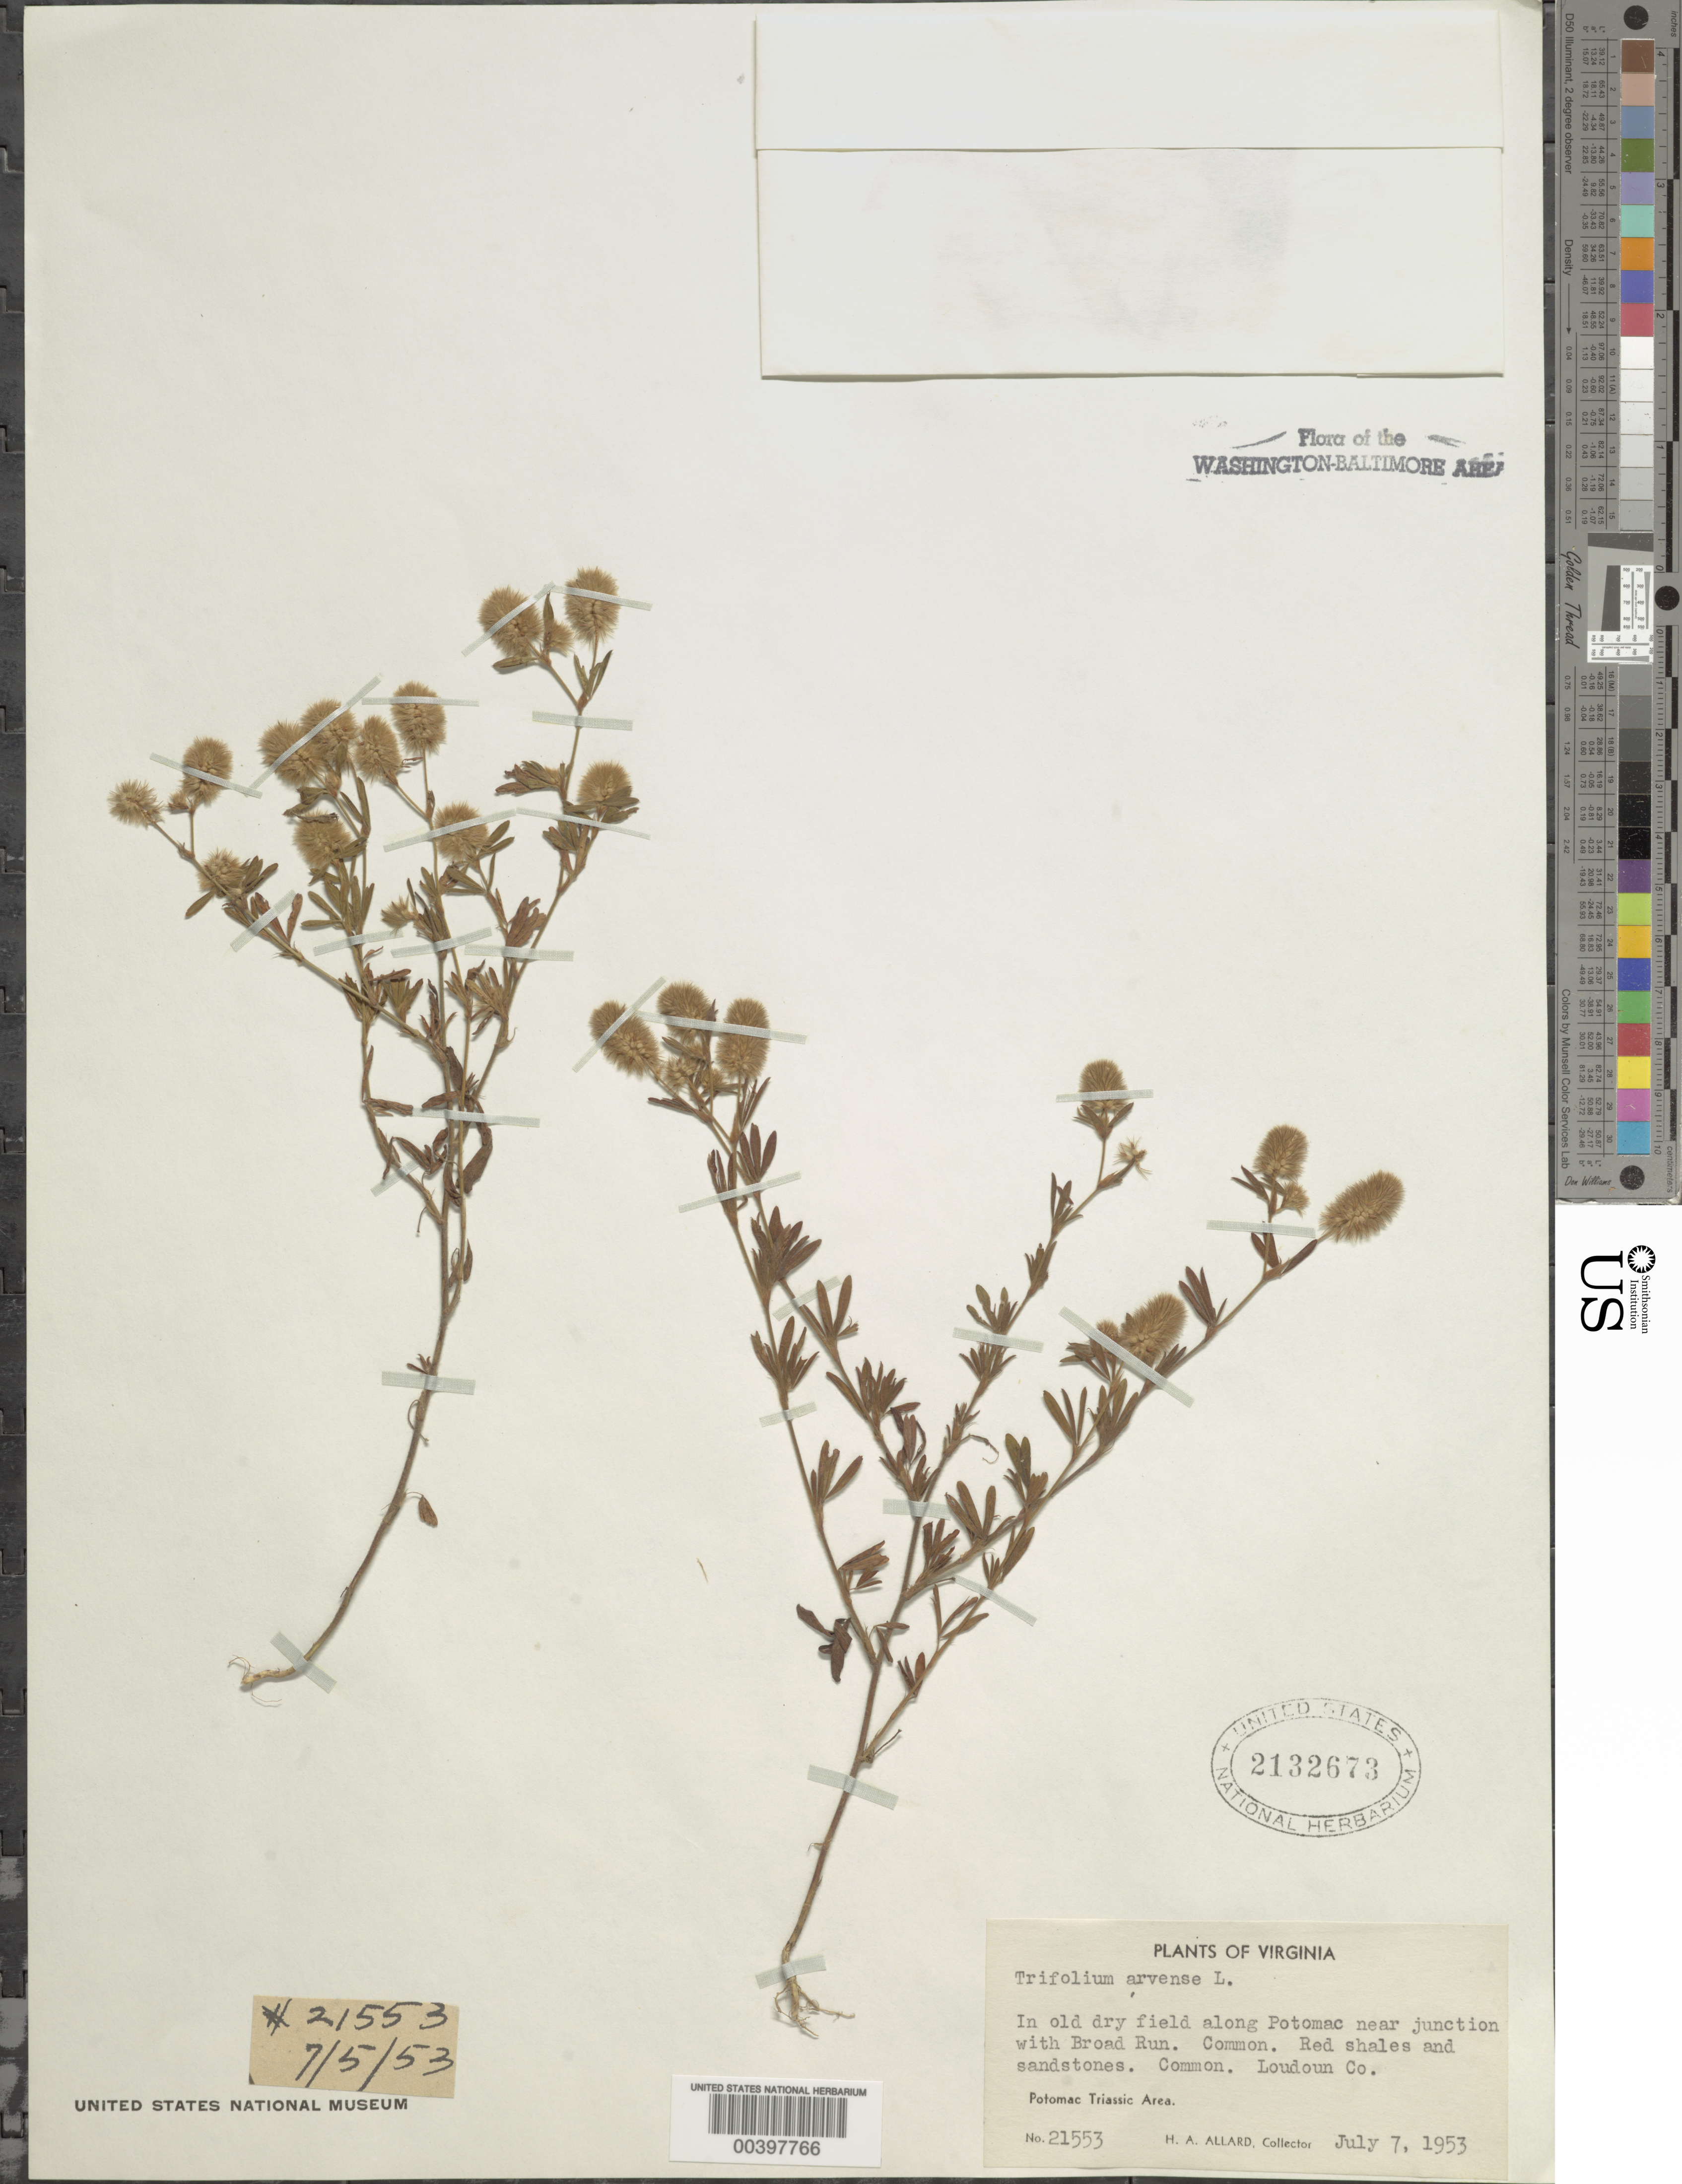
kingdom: Plantae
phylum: Tracheophyta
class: Magnoliopsida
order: Fabales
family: Fabaceae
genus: Trifolium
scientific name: Trifolium arvense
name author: L.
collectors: H. A. Allard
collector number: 21553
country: United States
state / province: Virginia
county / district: Loudoun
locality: Potomac Junction with Broad Run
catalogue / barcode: US 2132673